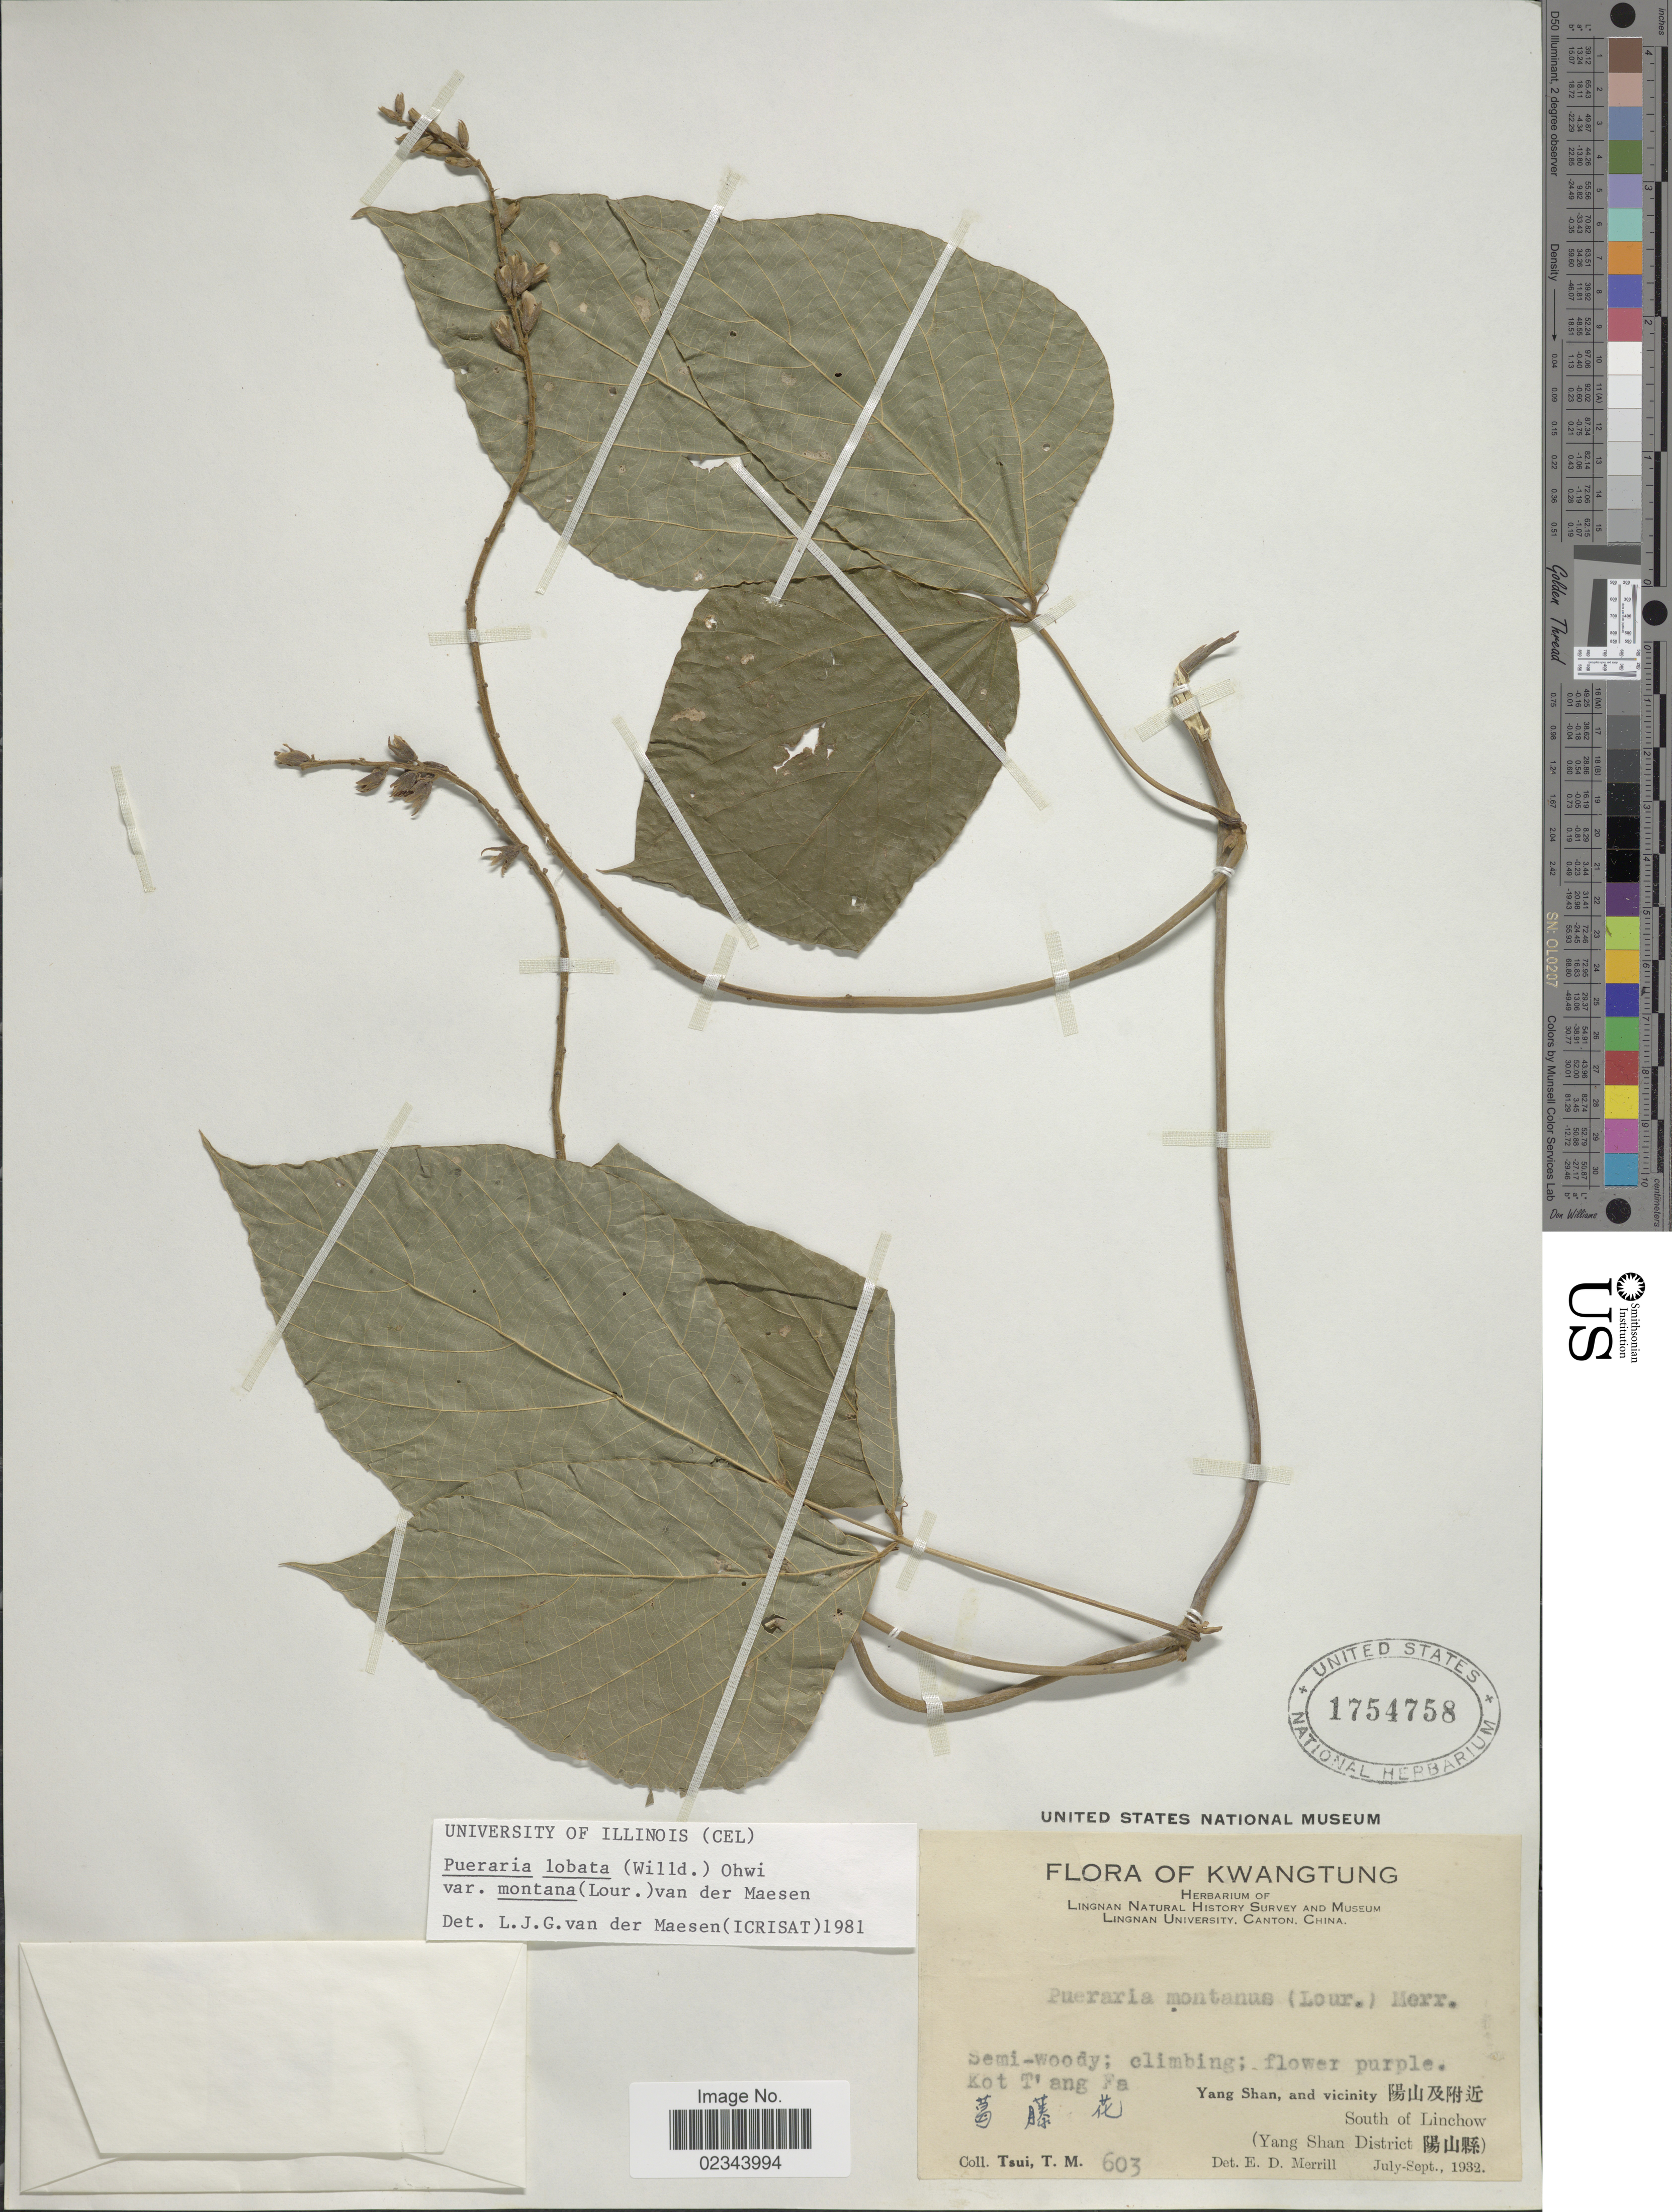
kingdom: Plantae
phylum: Tracheophyta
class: Magnoliopsida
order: Fabales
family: Fabaceae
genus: Pueraria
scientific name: Pueraria lobata var. montana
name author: (Lour.) Maesen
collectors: T. Tsui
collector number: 603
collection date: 1932-07/1932-09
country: China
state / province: Guangdong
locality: Kwangtung. Yang Shan and vicinity. South of Linchow (Yang Shan District) Kot T'ang Fa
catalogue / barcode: US 1754758